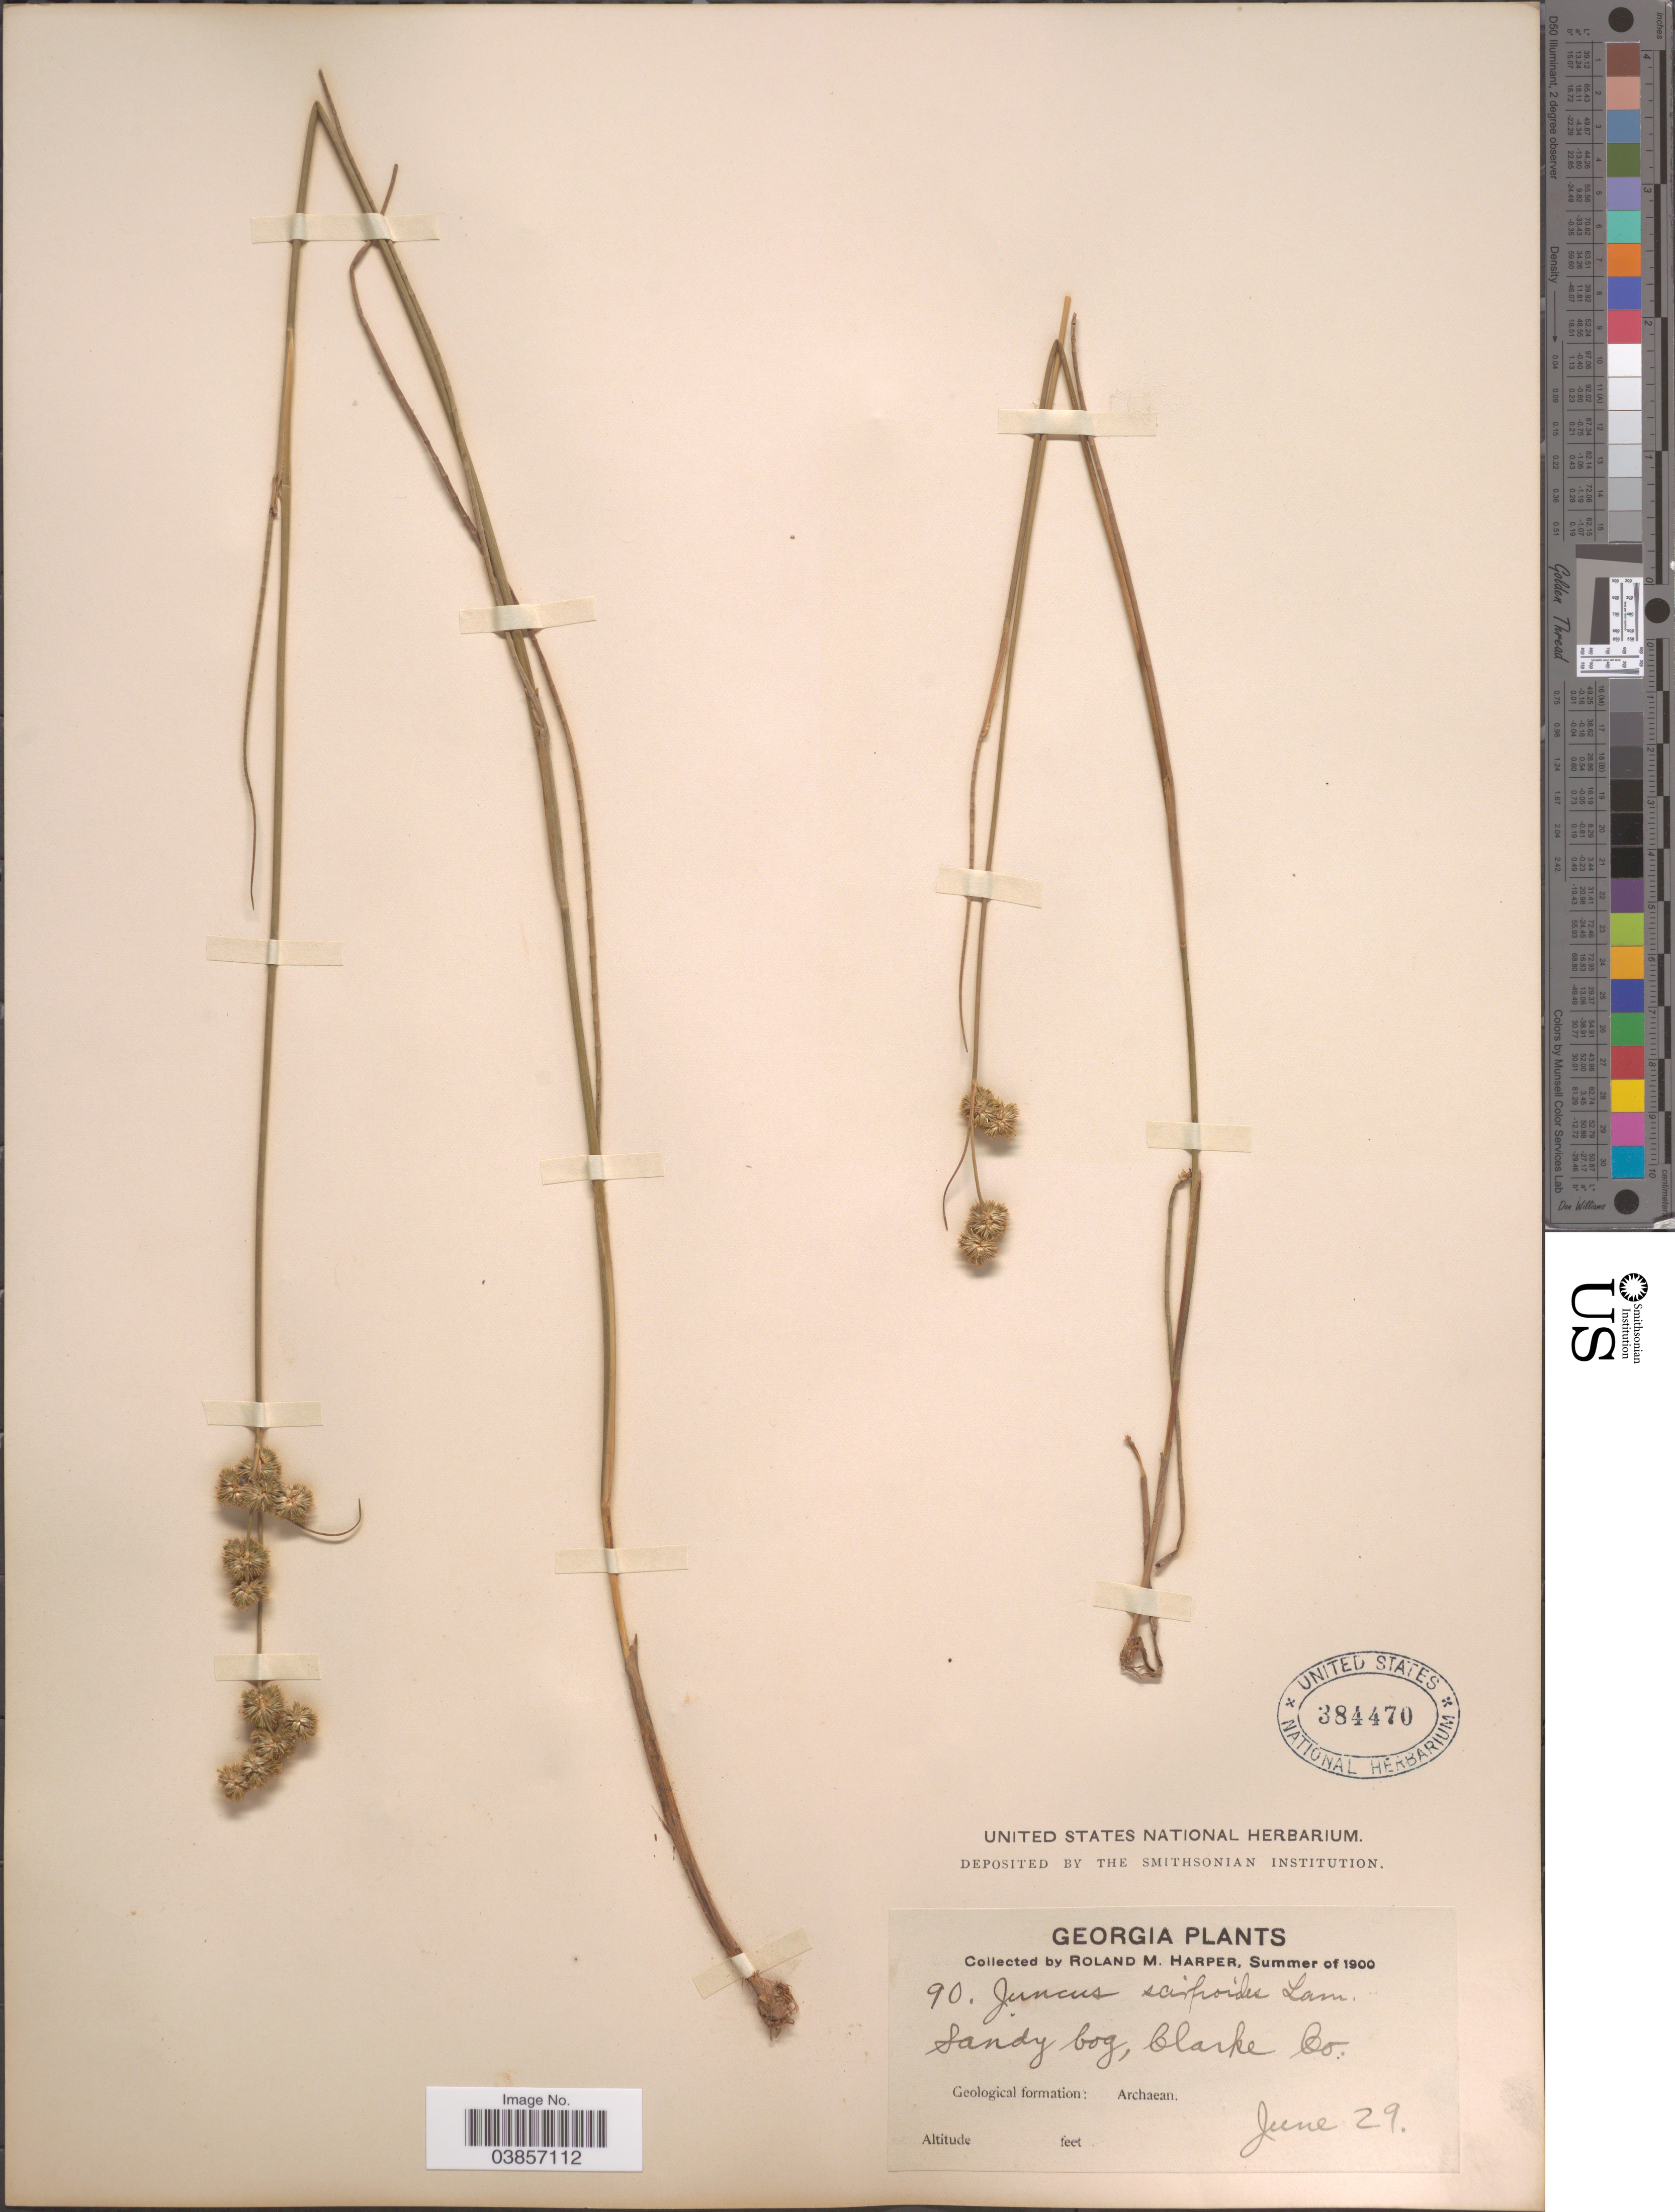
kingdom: Plantae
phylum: Tracheophyta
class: Liliopsida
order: Poales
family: Juncaceae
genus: Juncus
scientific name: Juncus scirpoides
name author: Lam.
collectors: R. M. Harper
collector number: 90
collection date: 1900-06-29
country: United States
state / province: Georgia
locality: Sandy bog, Clarke Co. Geological formation: Archaean.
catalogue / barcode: US 384470